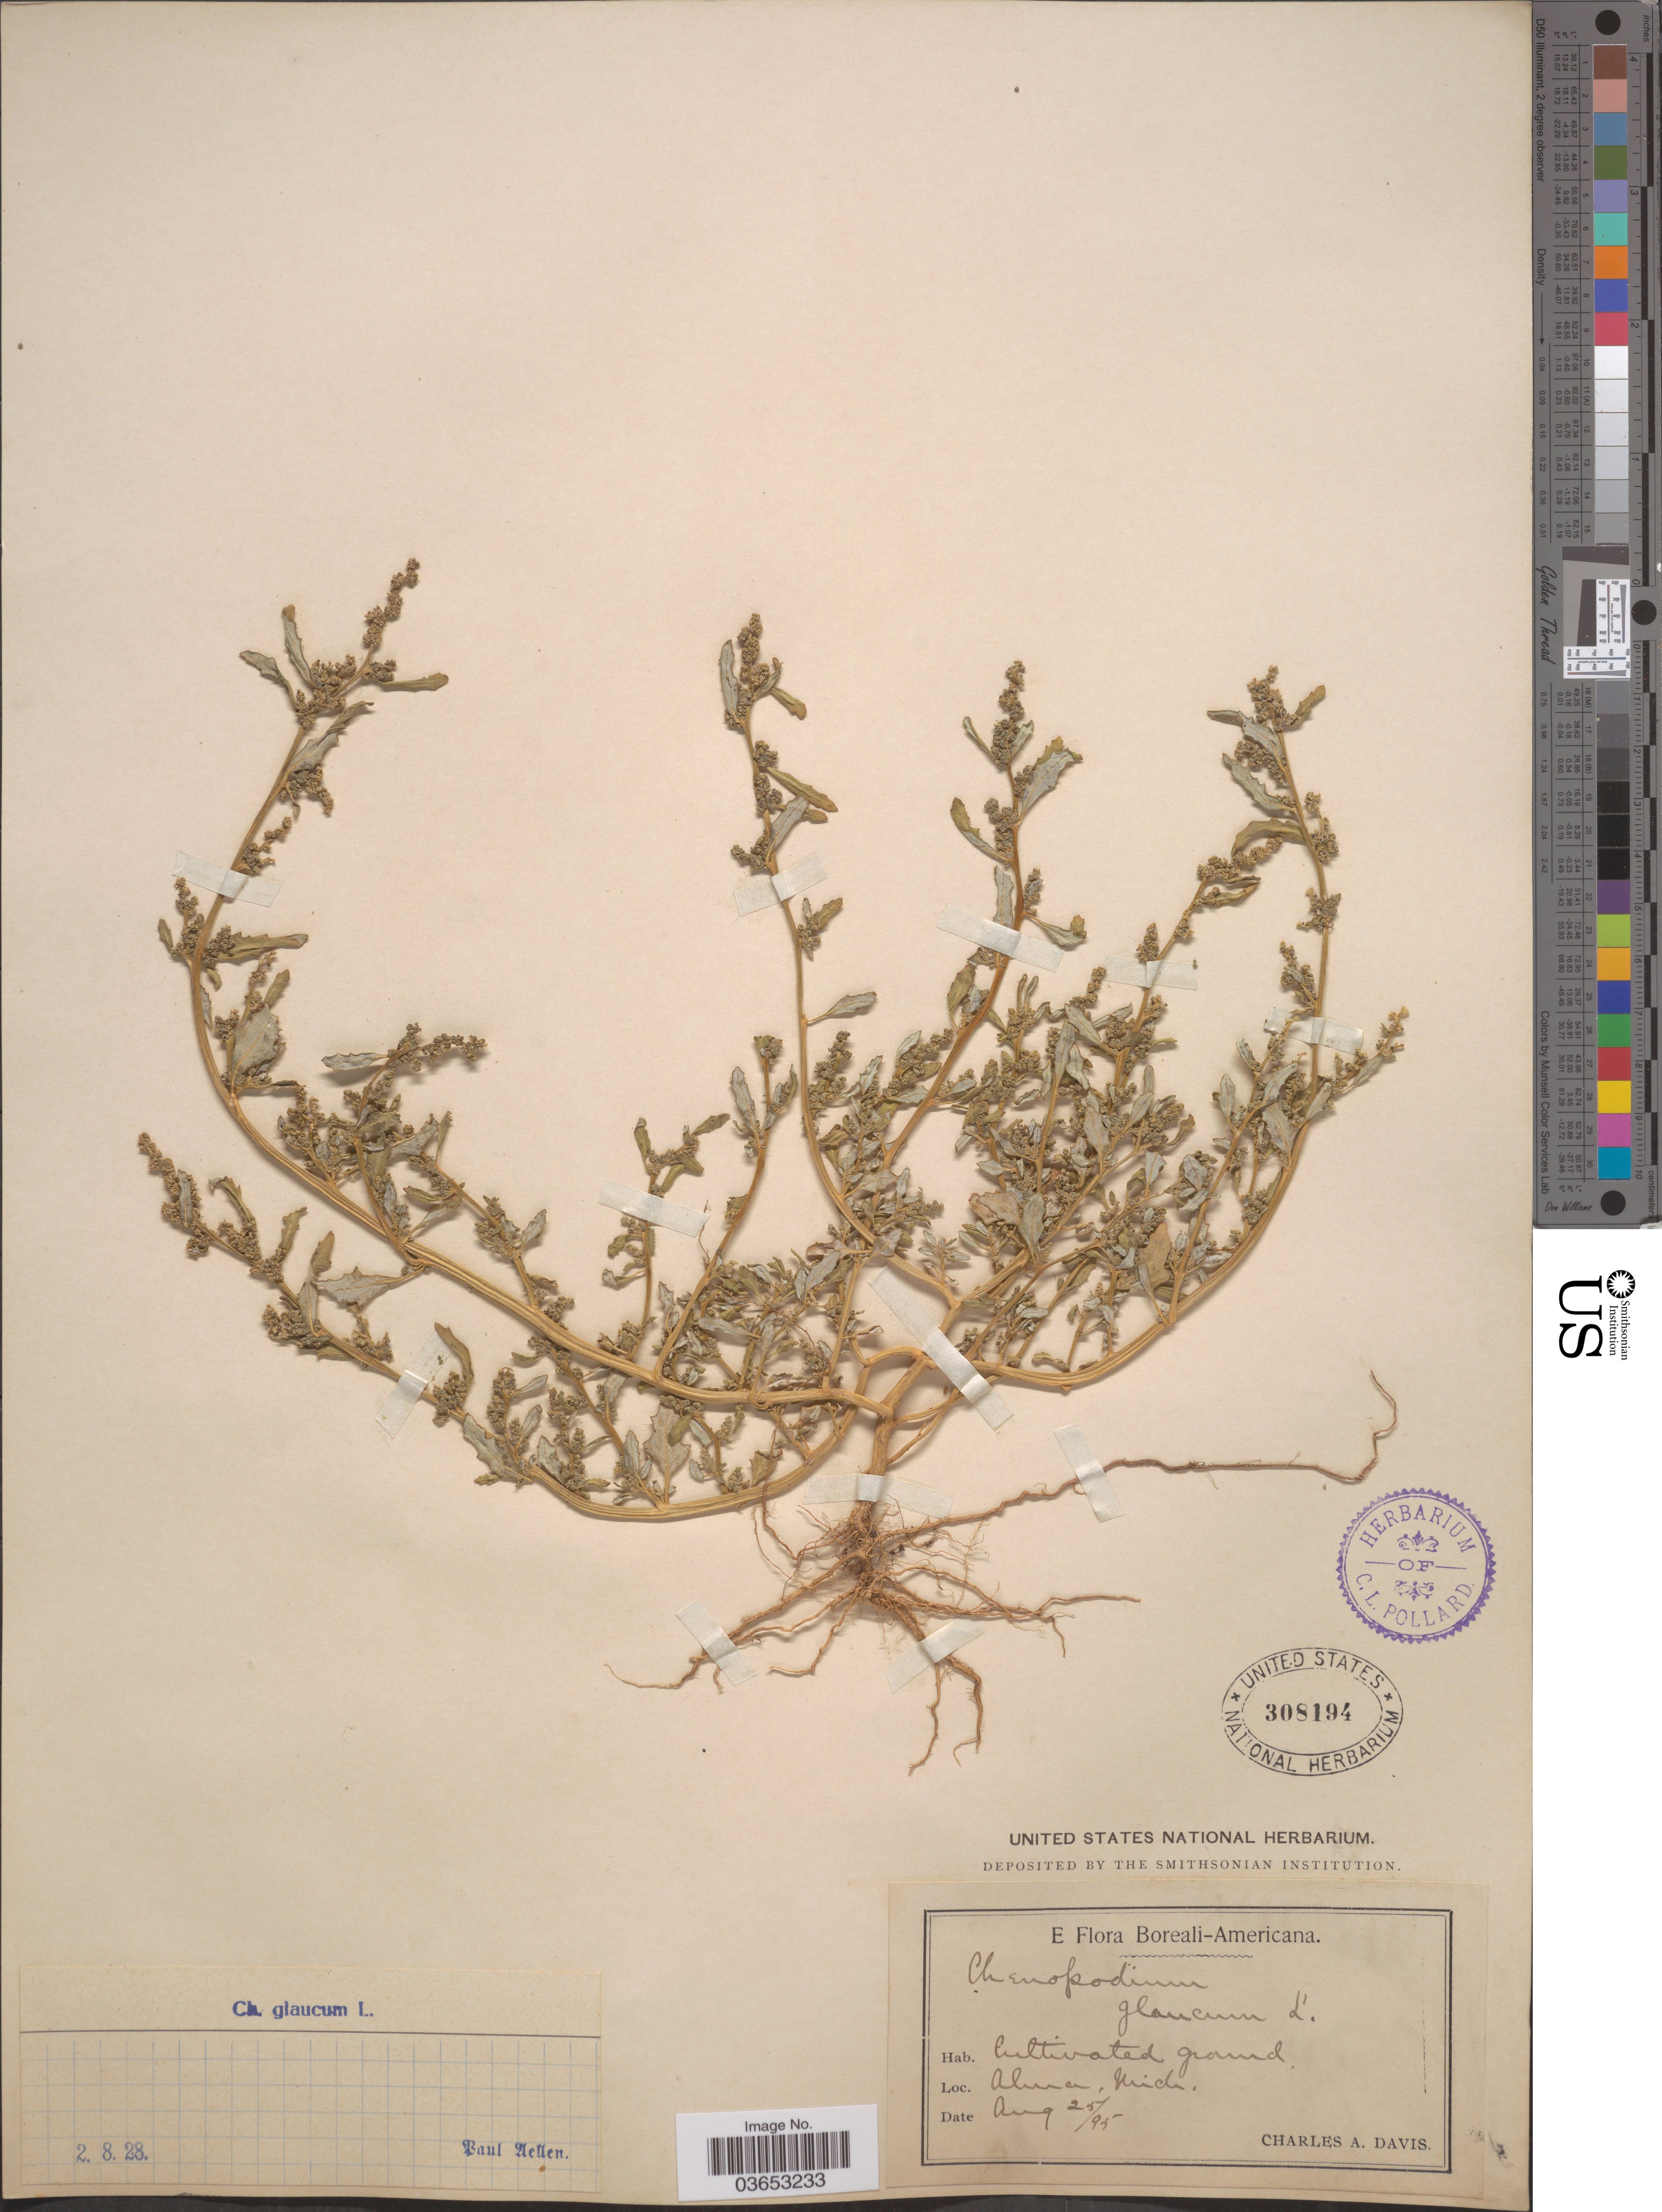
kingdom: Plantae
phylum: Tracheophyta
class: Magnoliopsida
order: Caryophyllales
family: Amaranthaceae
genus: Chenopodium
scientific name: Chenopodium glaucum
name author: L.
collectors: C. Davis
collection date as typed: Transcribed d/m/y: 25/8/95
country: United States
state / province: Michigan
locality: Alma.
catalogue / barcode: US 308194